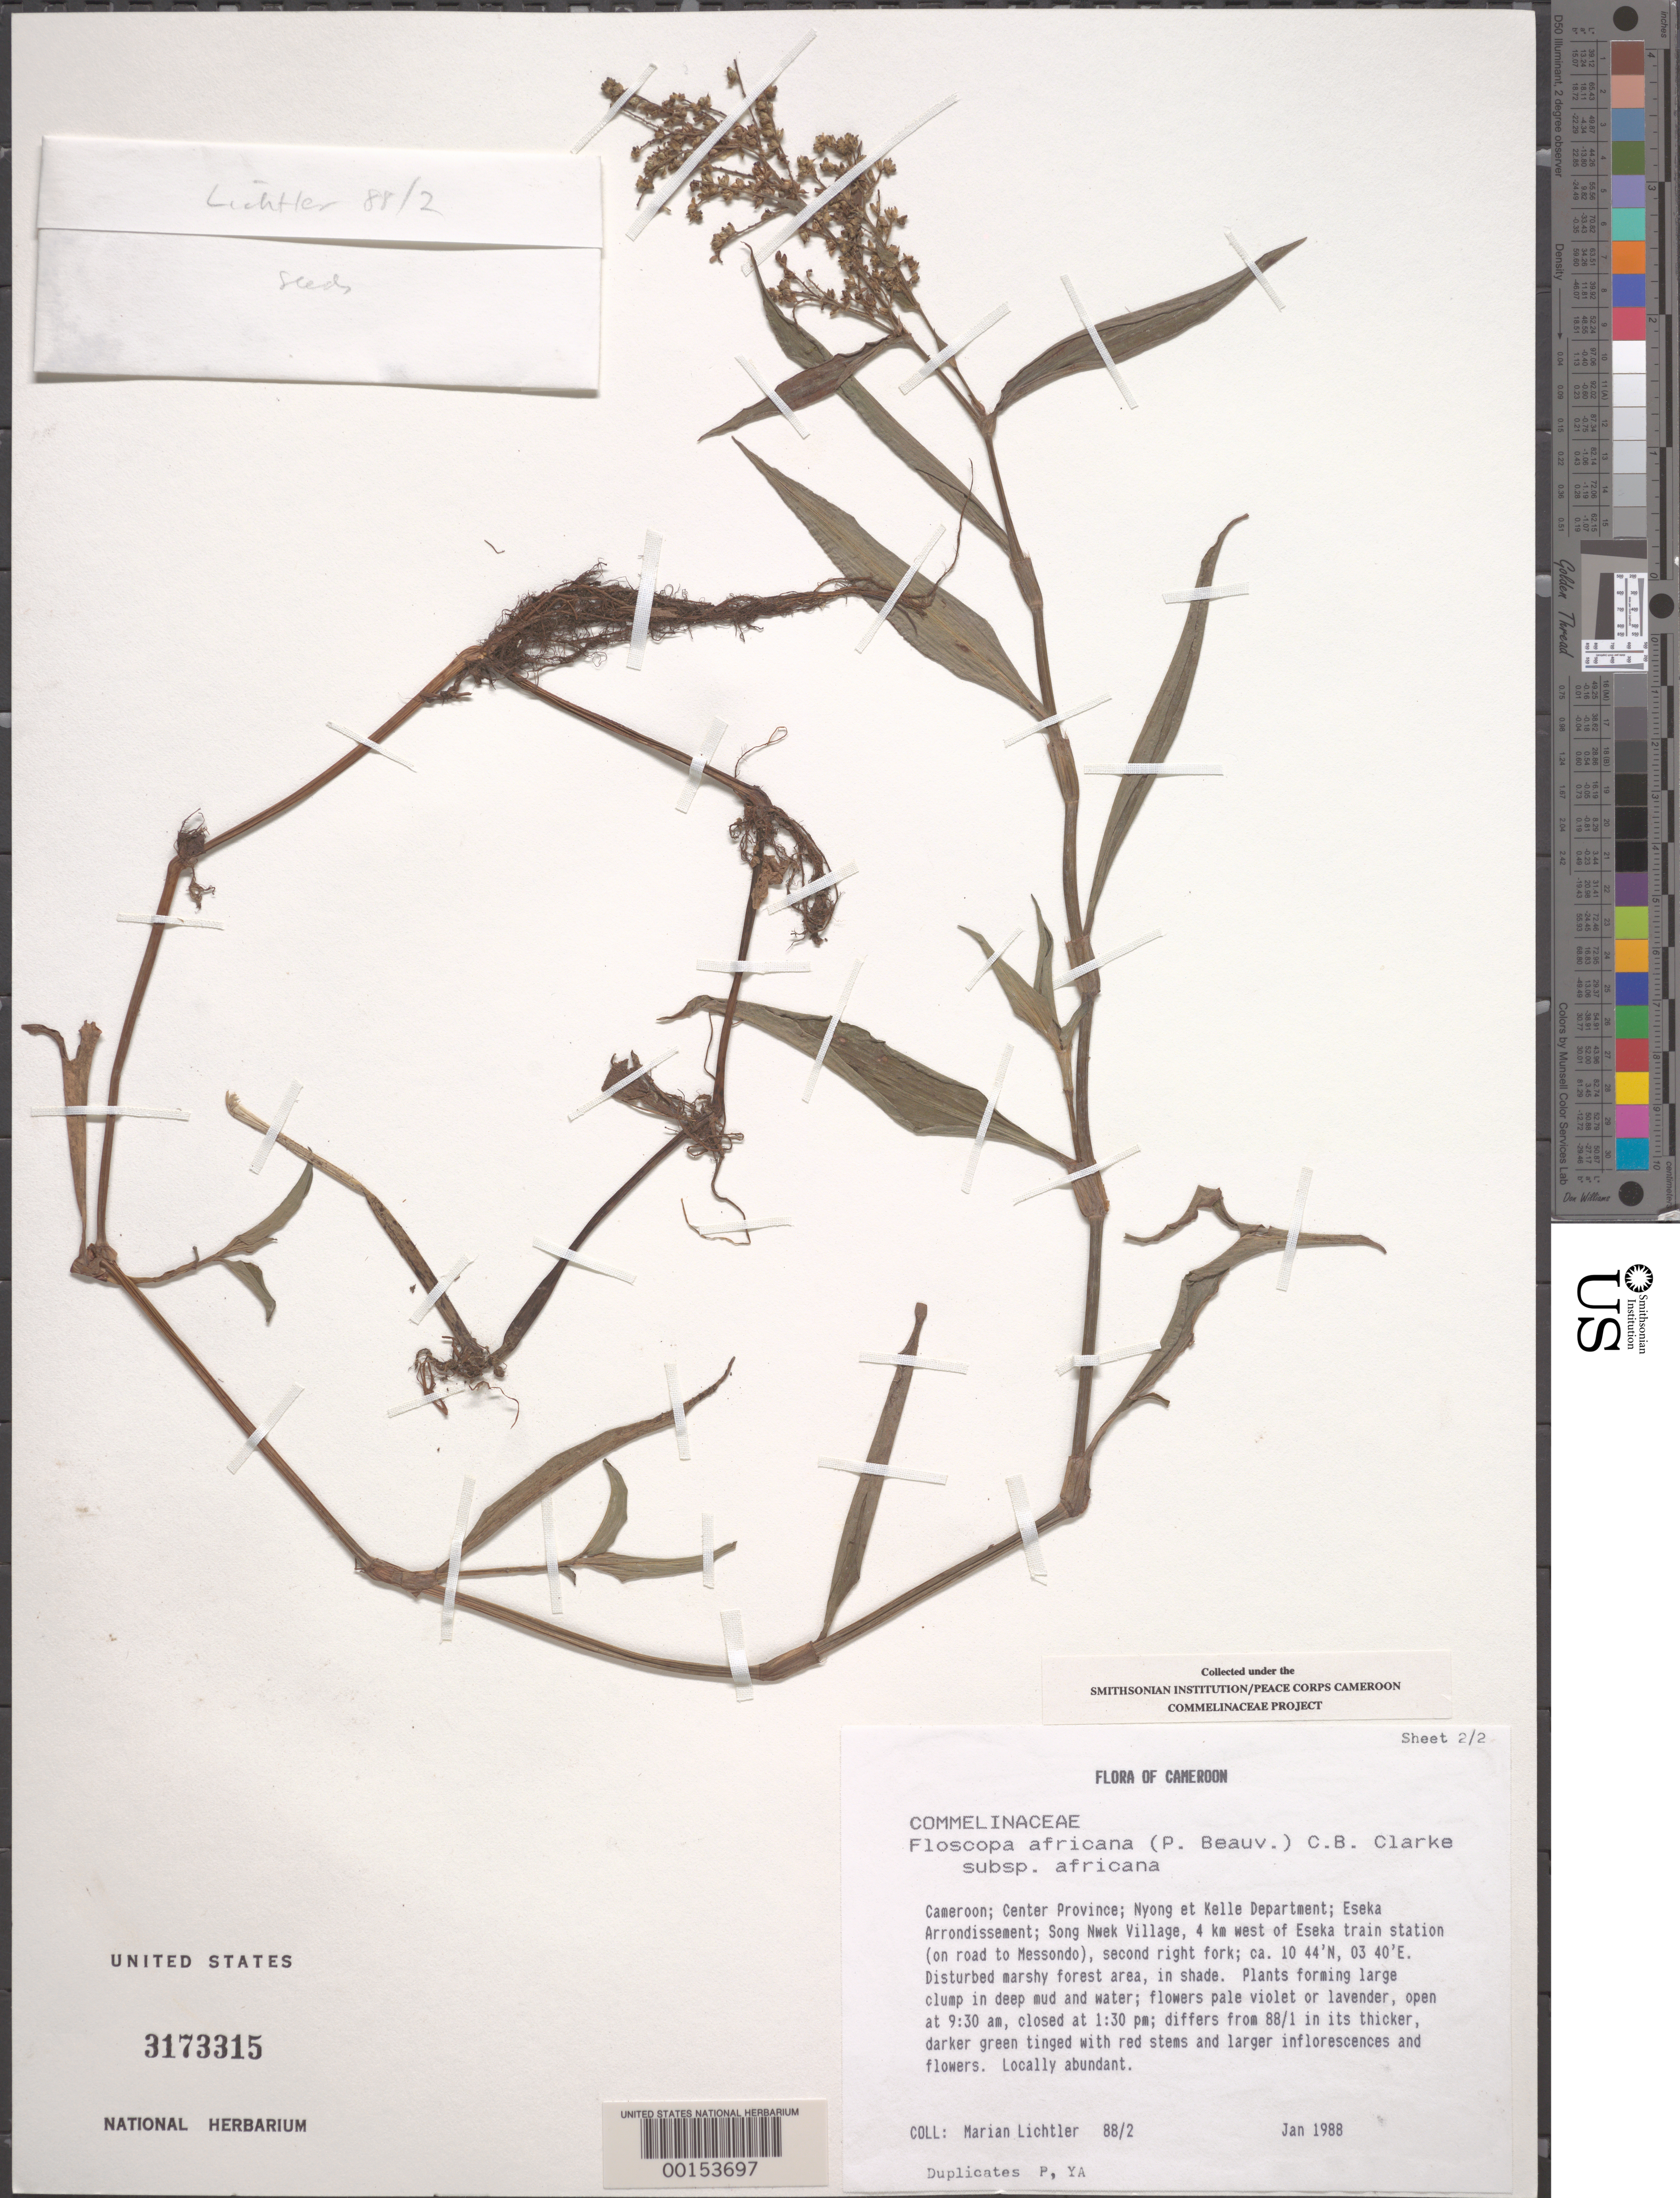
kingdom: Plantae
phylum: Tracheophyta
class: Liliopsida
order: Commelinales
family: Commelinaceae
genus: Floscopa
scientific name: Floscopa africana subsp. africana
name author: (P. Beauv.) C.B. Clarke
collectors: M. Lichtler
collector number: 88/2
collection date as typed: Jan 1988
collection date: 1988-01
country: Cameroon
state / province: Centre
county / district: Nyong-et-kélé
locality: Eseka arrondissement, song nwek village, 4 km s of eseka train station, road to messondo, second right fork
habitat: Disturbed marshy forest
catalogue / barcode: US 3173315